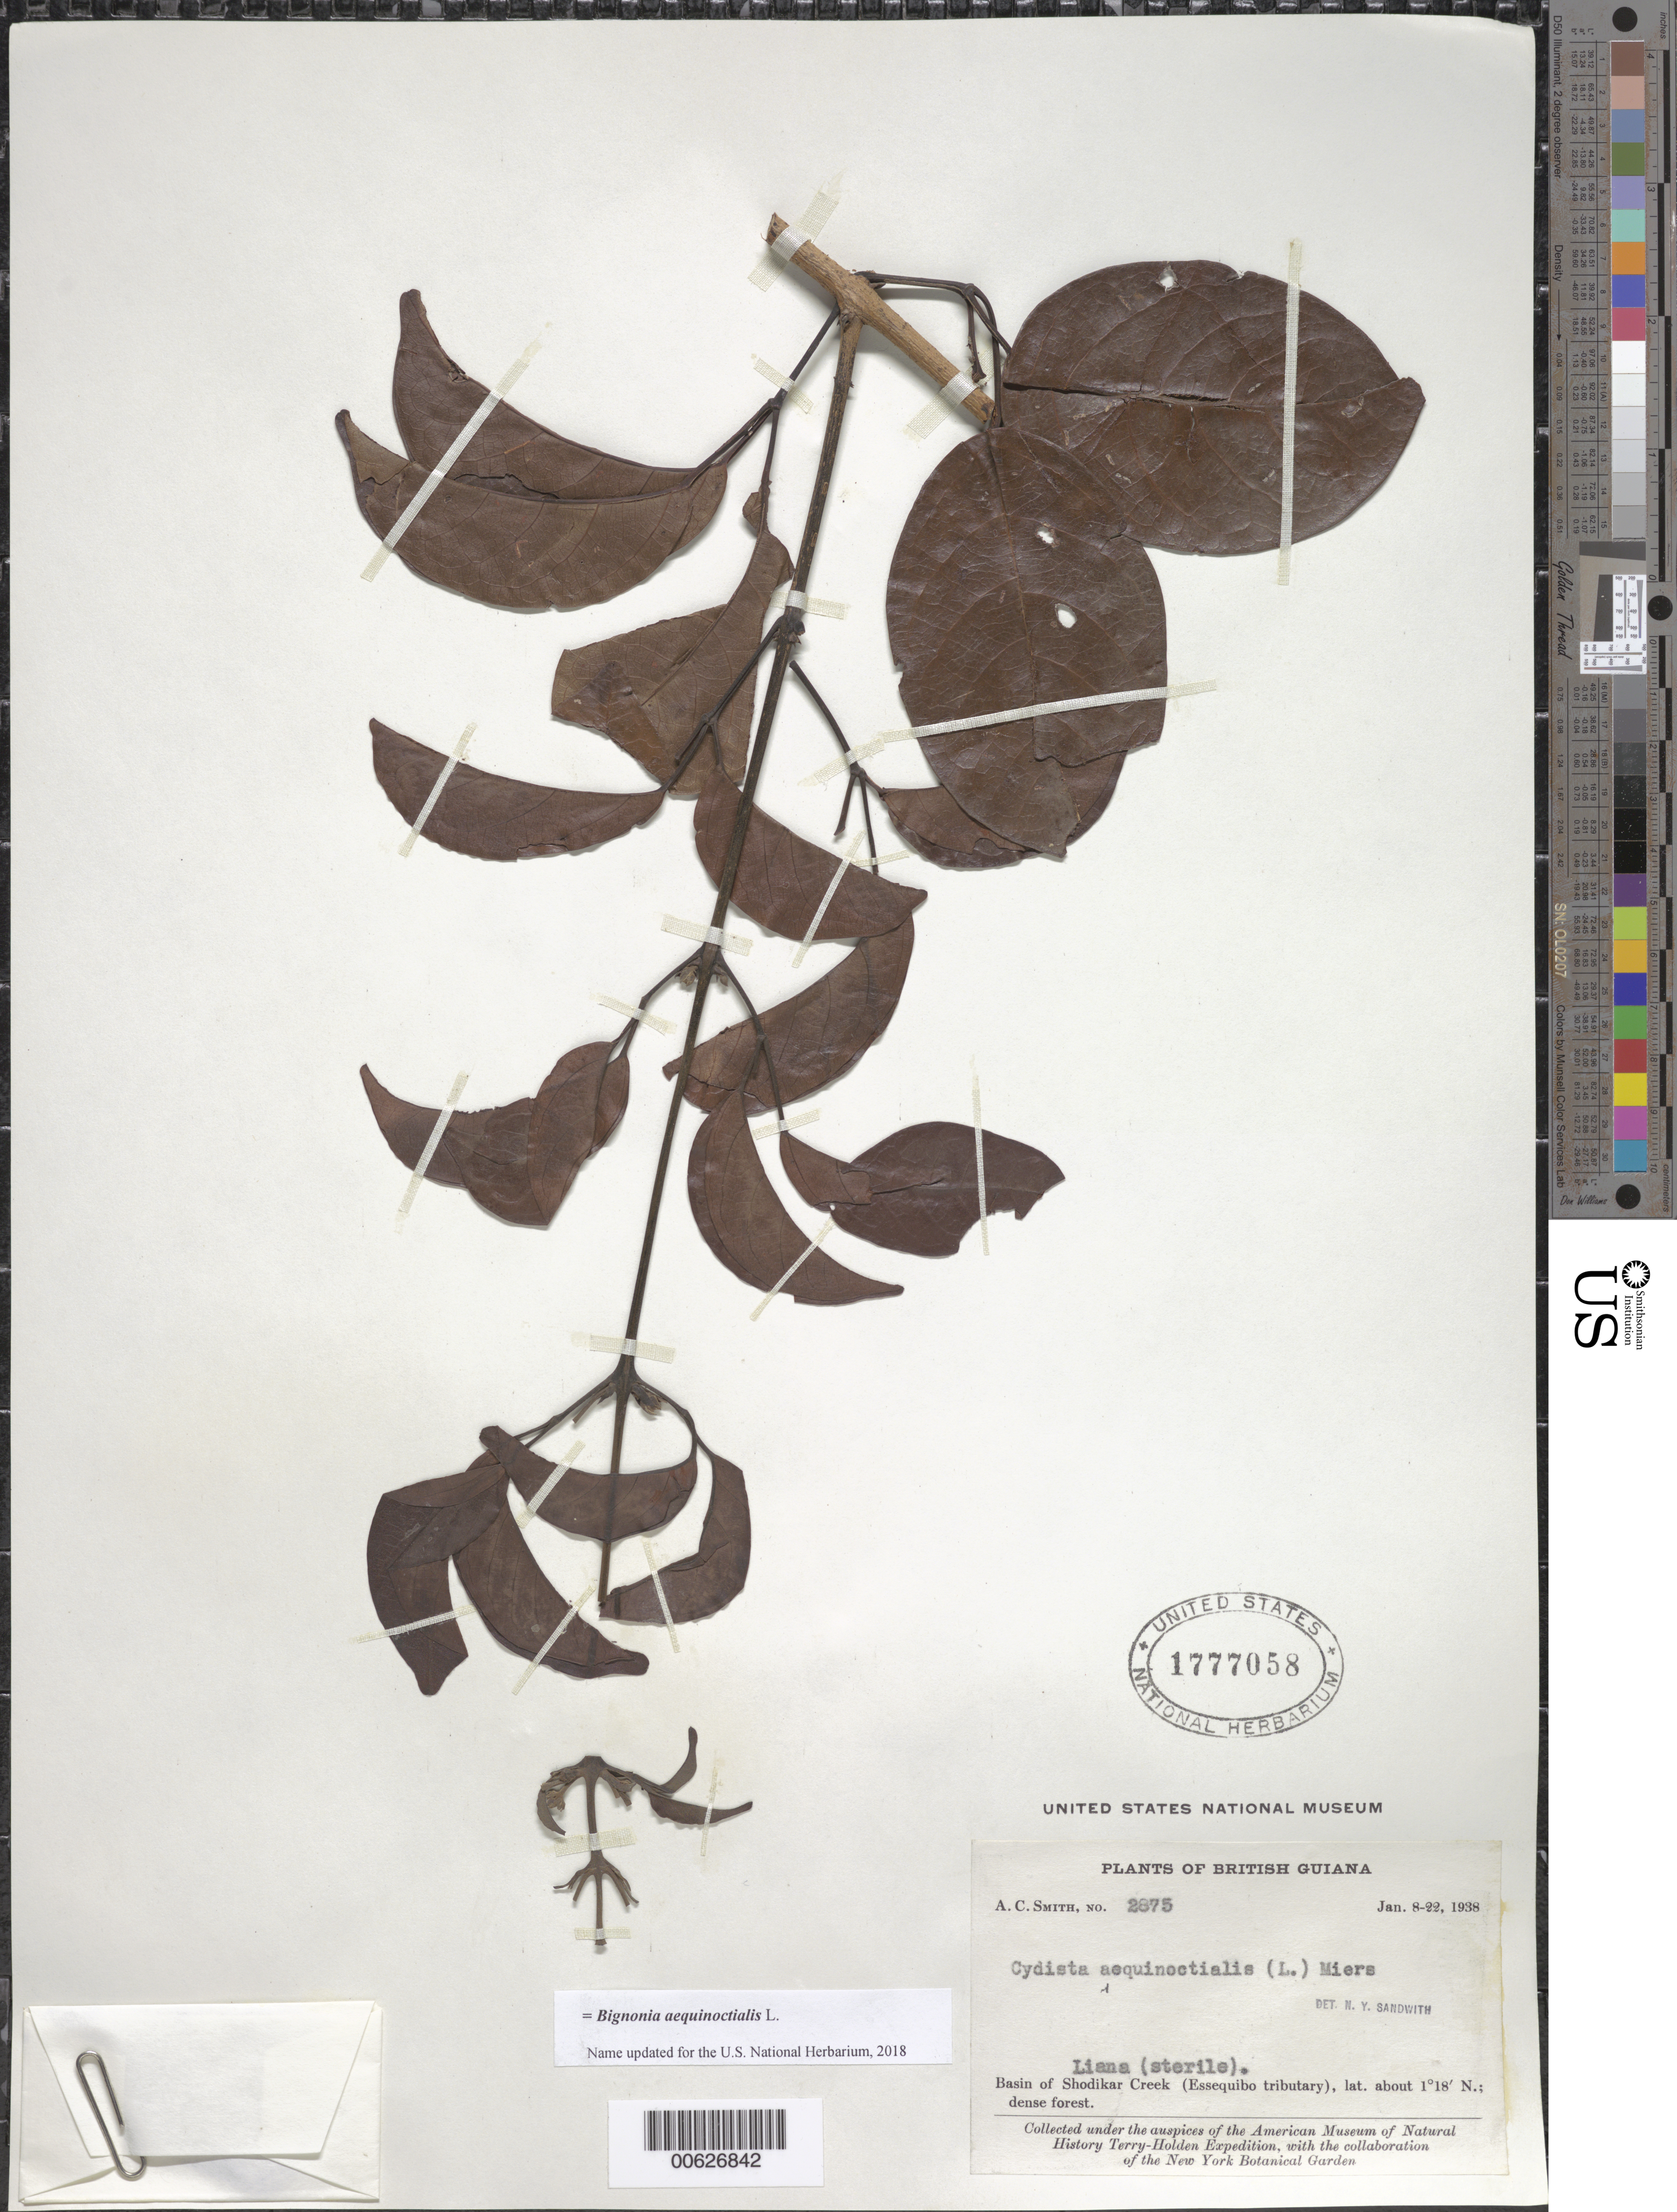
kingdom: Plantae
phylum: Tracheophyta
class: Magnoliopsida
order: Lamiales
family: Bignoniaceae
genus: Bignonia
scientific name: Bignonia aequinoctialis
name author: L.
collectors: A. C. Smith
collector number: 2875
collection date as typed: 8-Jan-38 to 22-Jan-38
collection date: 1938-01-08/1938-01-22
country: Guyana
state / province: U. Takutu-U. Essequibo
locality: Shodikar Creek, basin of (Essequibo tributary), Akarai Mts.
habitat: Dense forest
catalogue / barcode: US 1777058